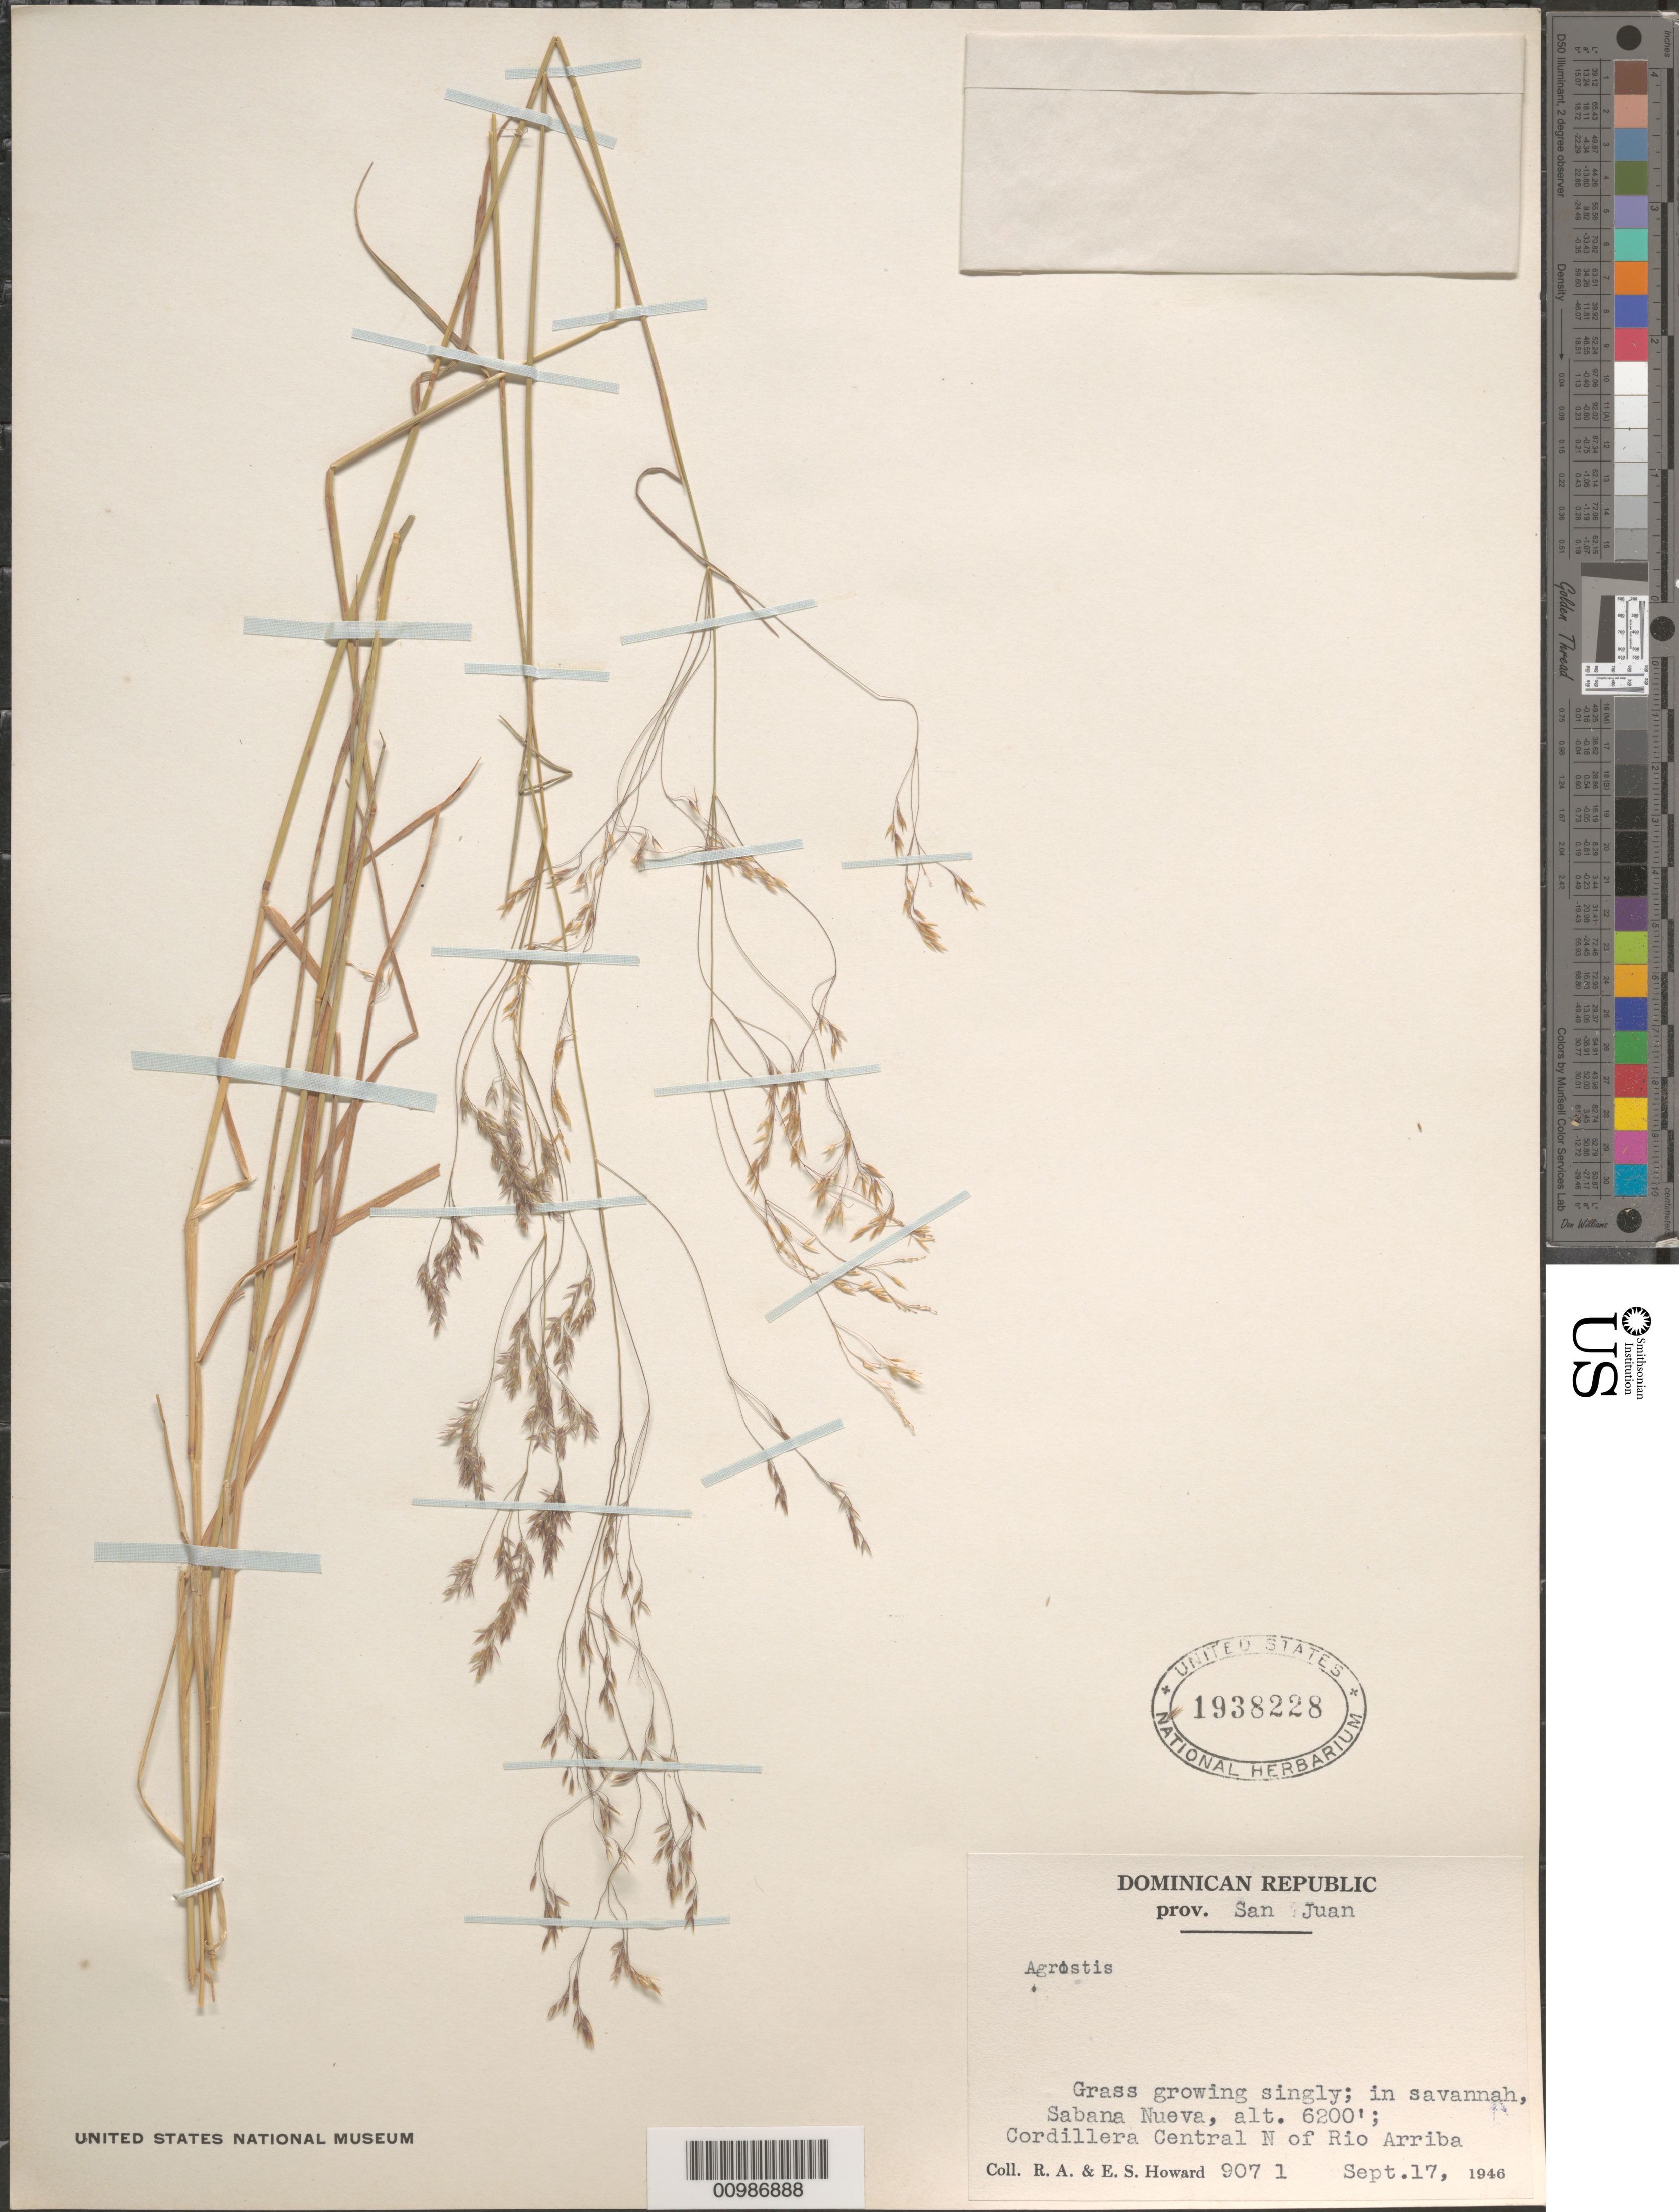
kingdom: Plantae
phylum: Tracheophyta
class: Liliopsida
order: Poales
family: Poaceae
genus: Agrostis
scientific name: Agrostis hyemalis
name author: (Walter) Britton et al.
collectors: R. A. Howard & E. S. Howard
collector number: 9071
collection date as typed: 17 Sep 1946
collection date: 1946-09-17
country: Dominican Republic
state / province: San Juan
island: Hispaniola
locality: Cordillera Central, North of Rio Arriba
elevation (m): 1890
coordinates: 0 N, 0 E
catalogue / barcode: US 1938228